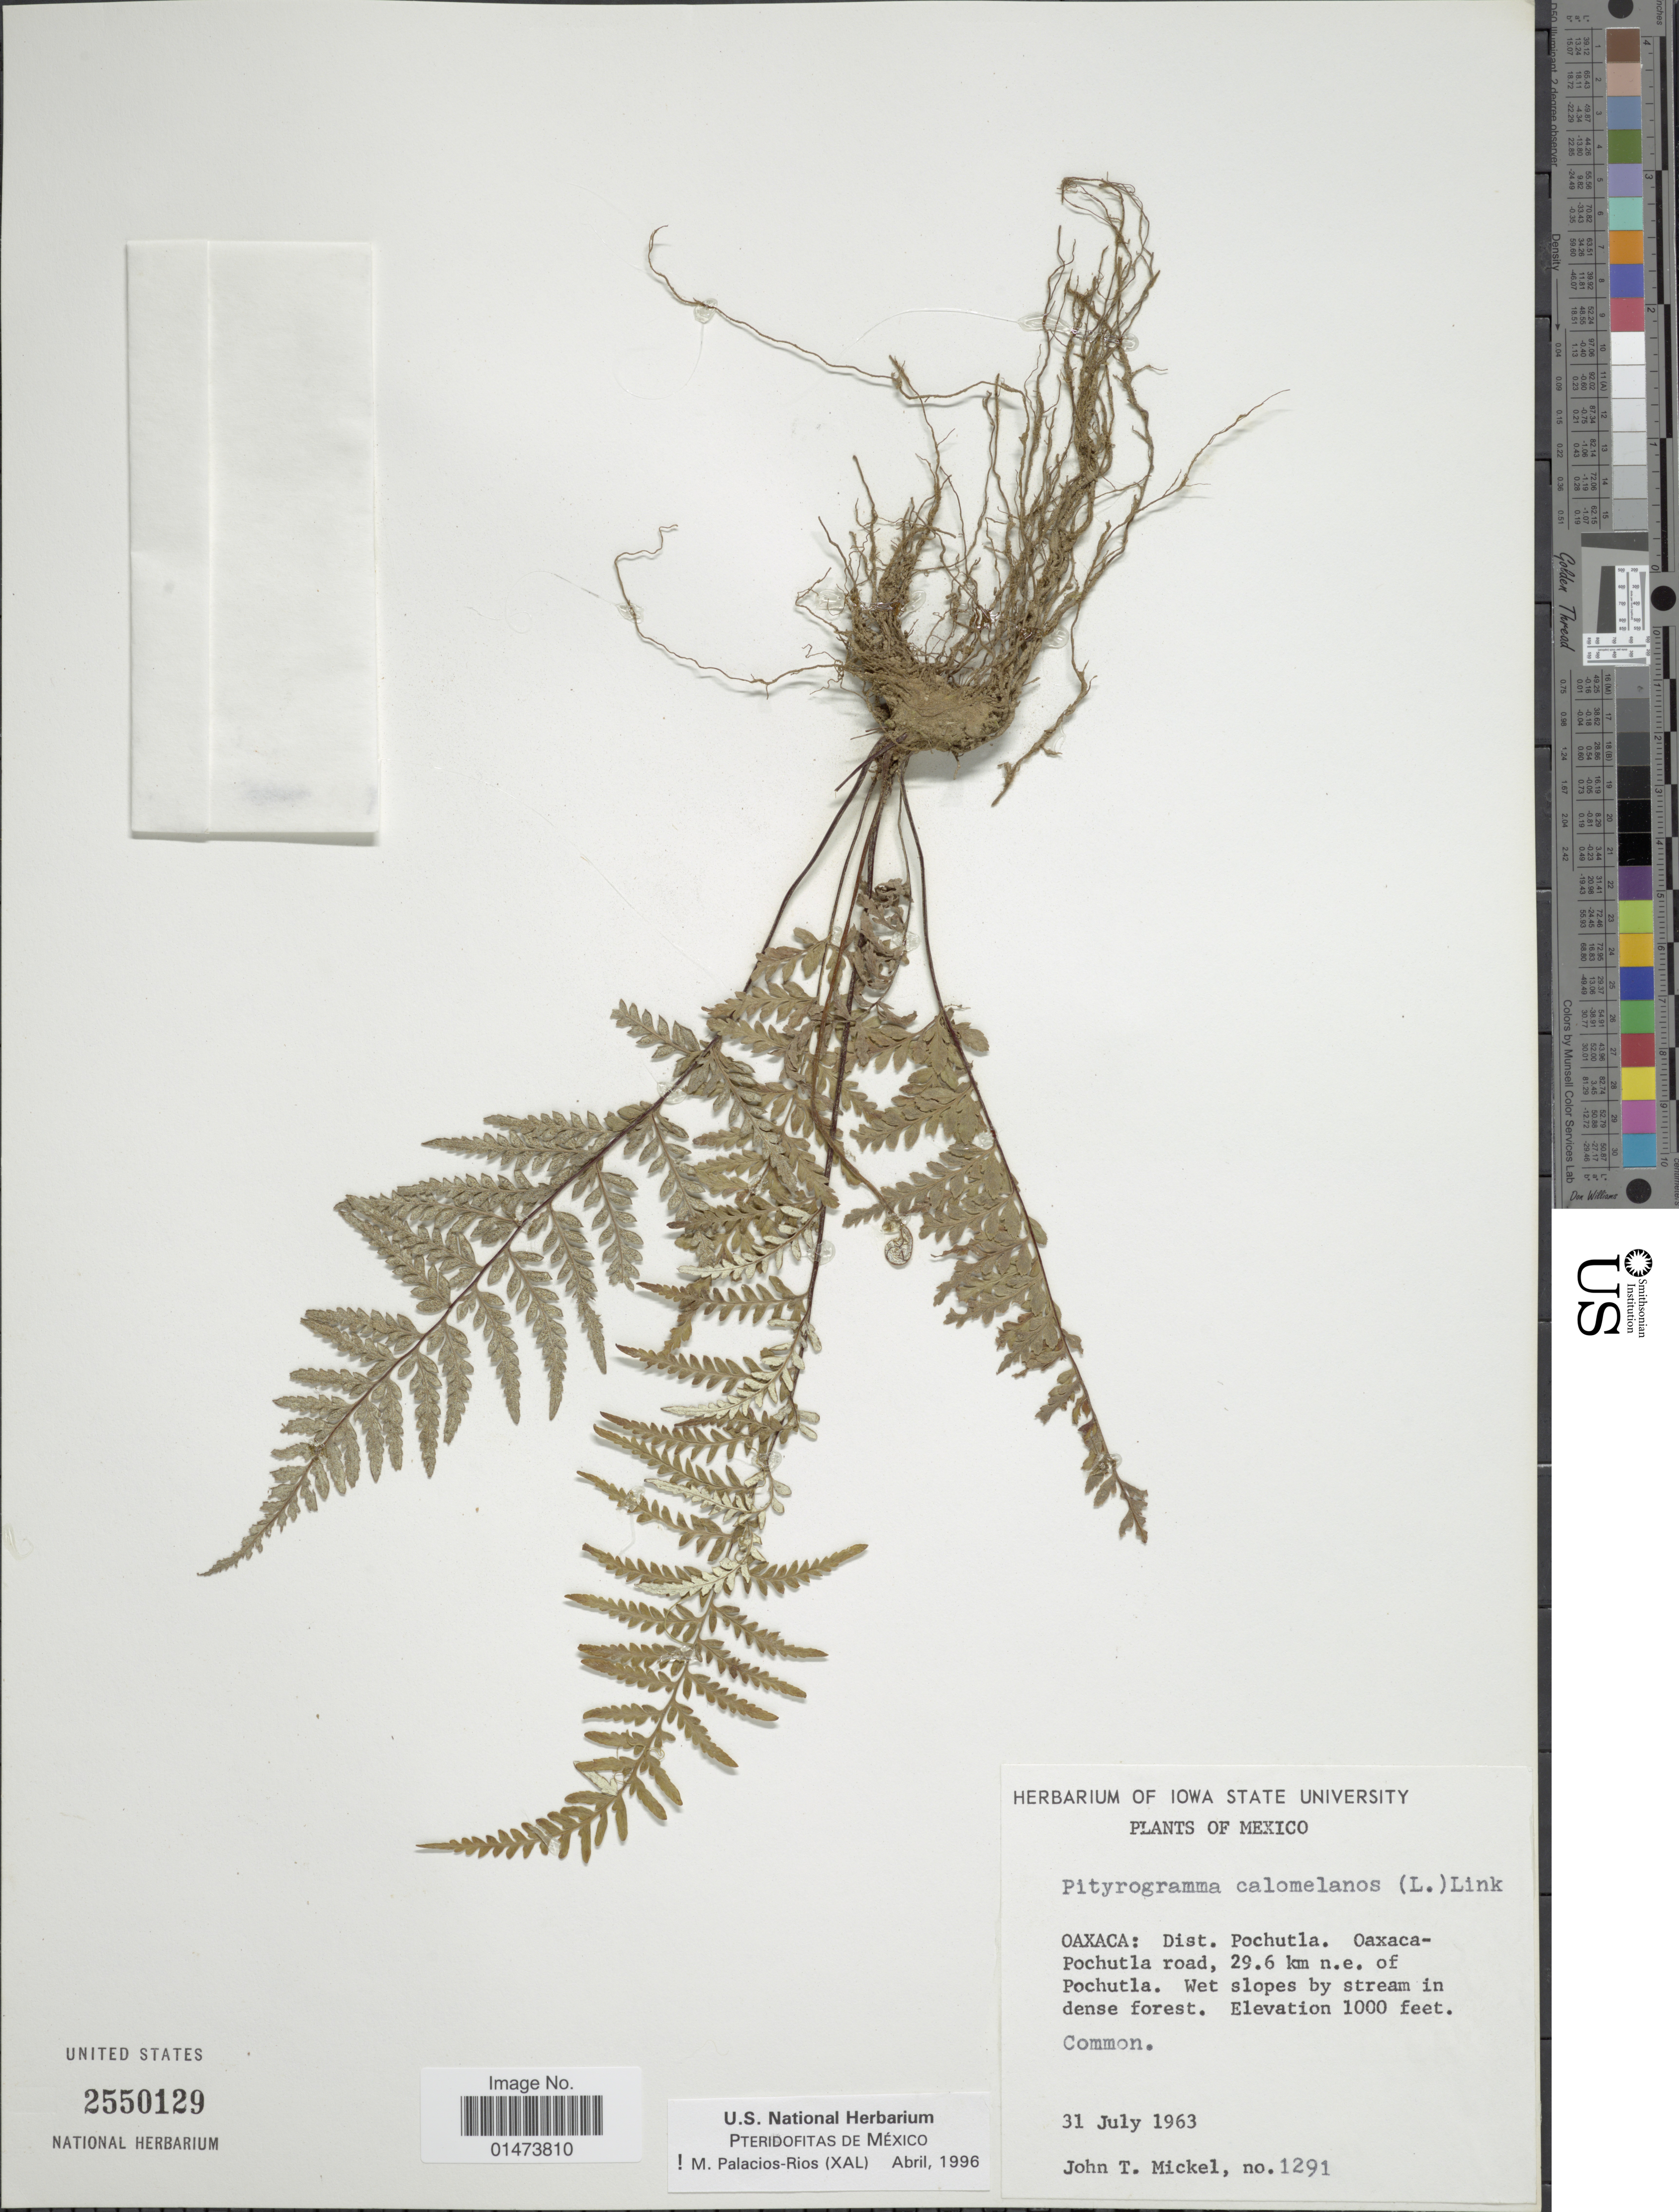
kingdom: Plantae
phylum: Tracheophyta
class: Polypodiopsida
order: Polypodiales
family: Pteridaceae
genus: Pityrogramma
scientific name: Pityrogramma calomelanos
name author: (L.) Link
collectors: J. T. Mickel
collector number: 1291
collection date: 1963-07-31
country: Mexico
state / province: Oaxaca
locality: Dist. Pochutla. Oaxaca-Pochutla road, 29.6 km n.e. of Pochutla.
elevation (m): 305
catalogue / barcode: US 2550129